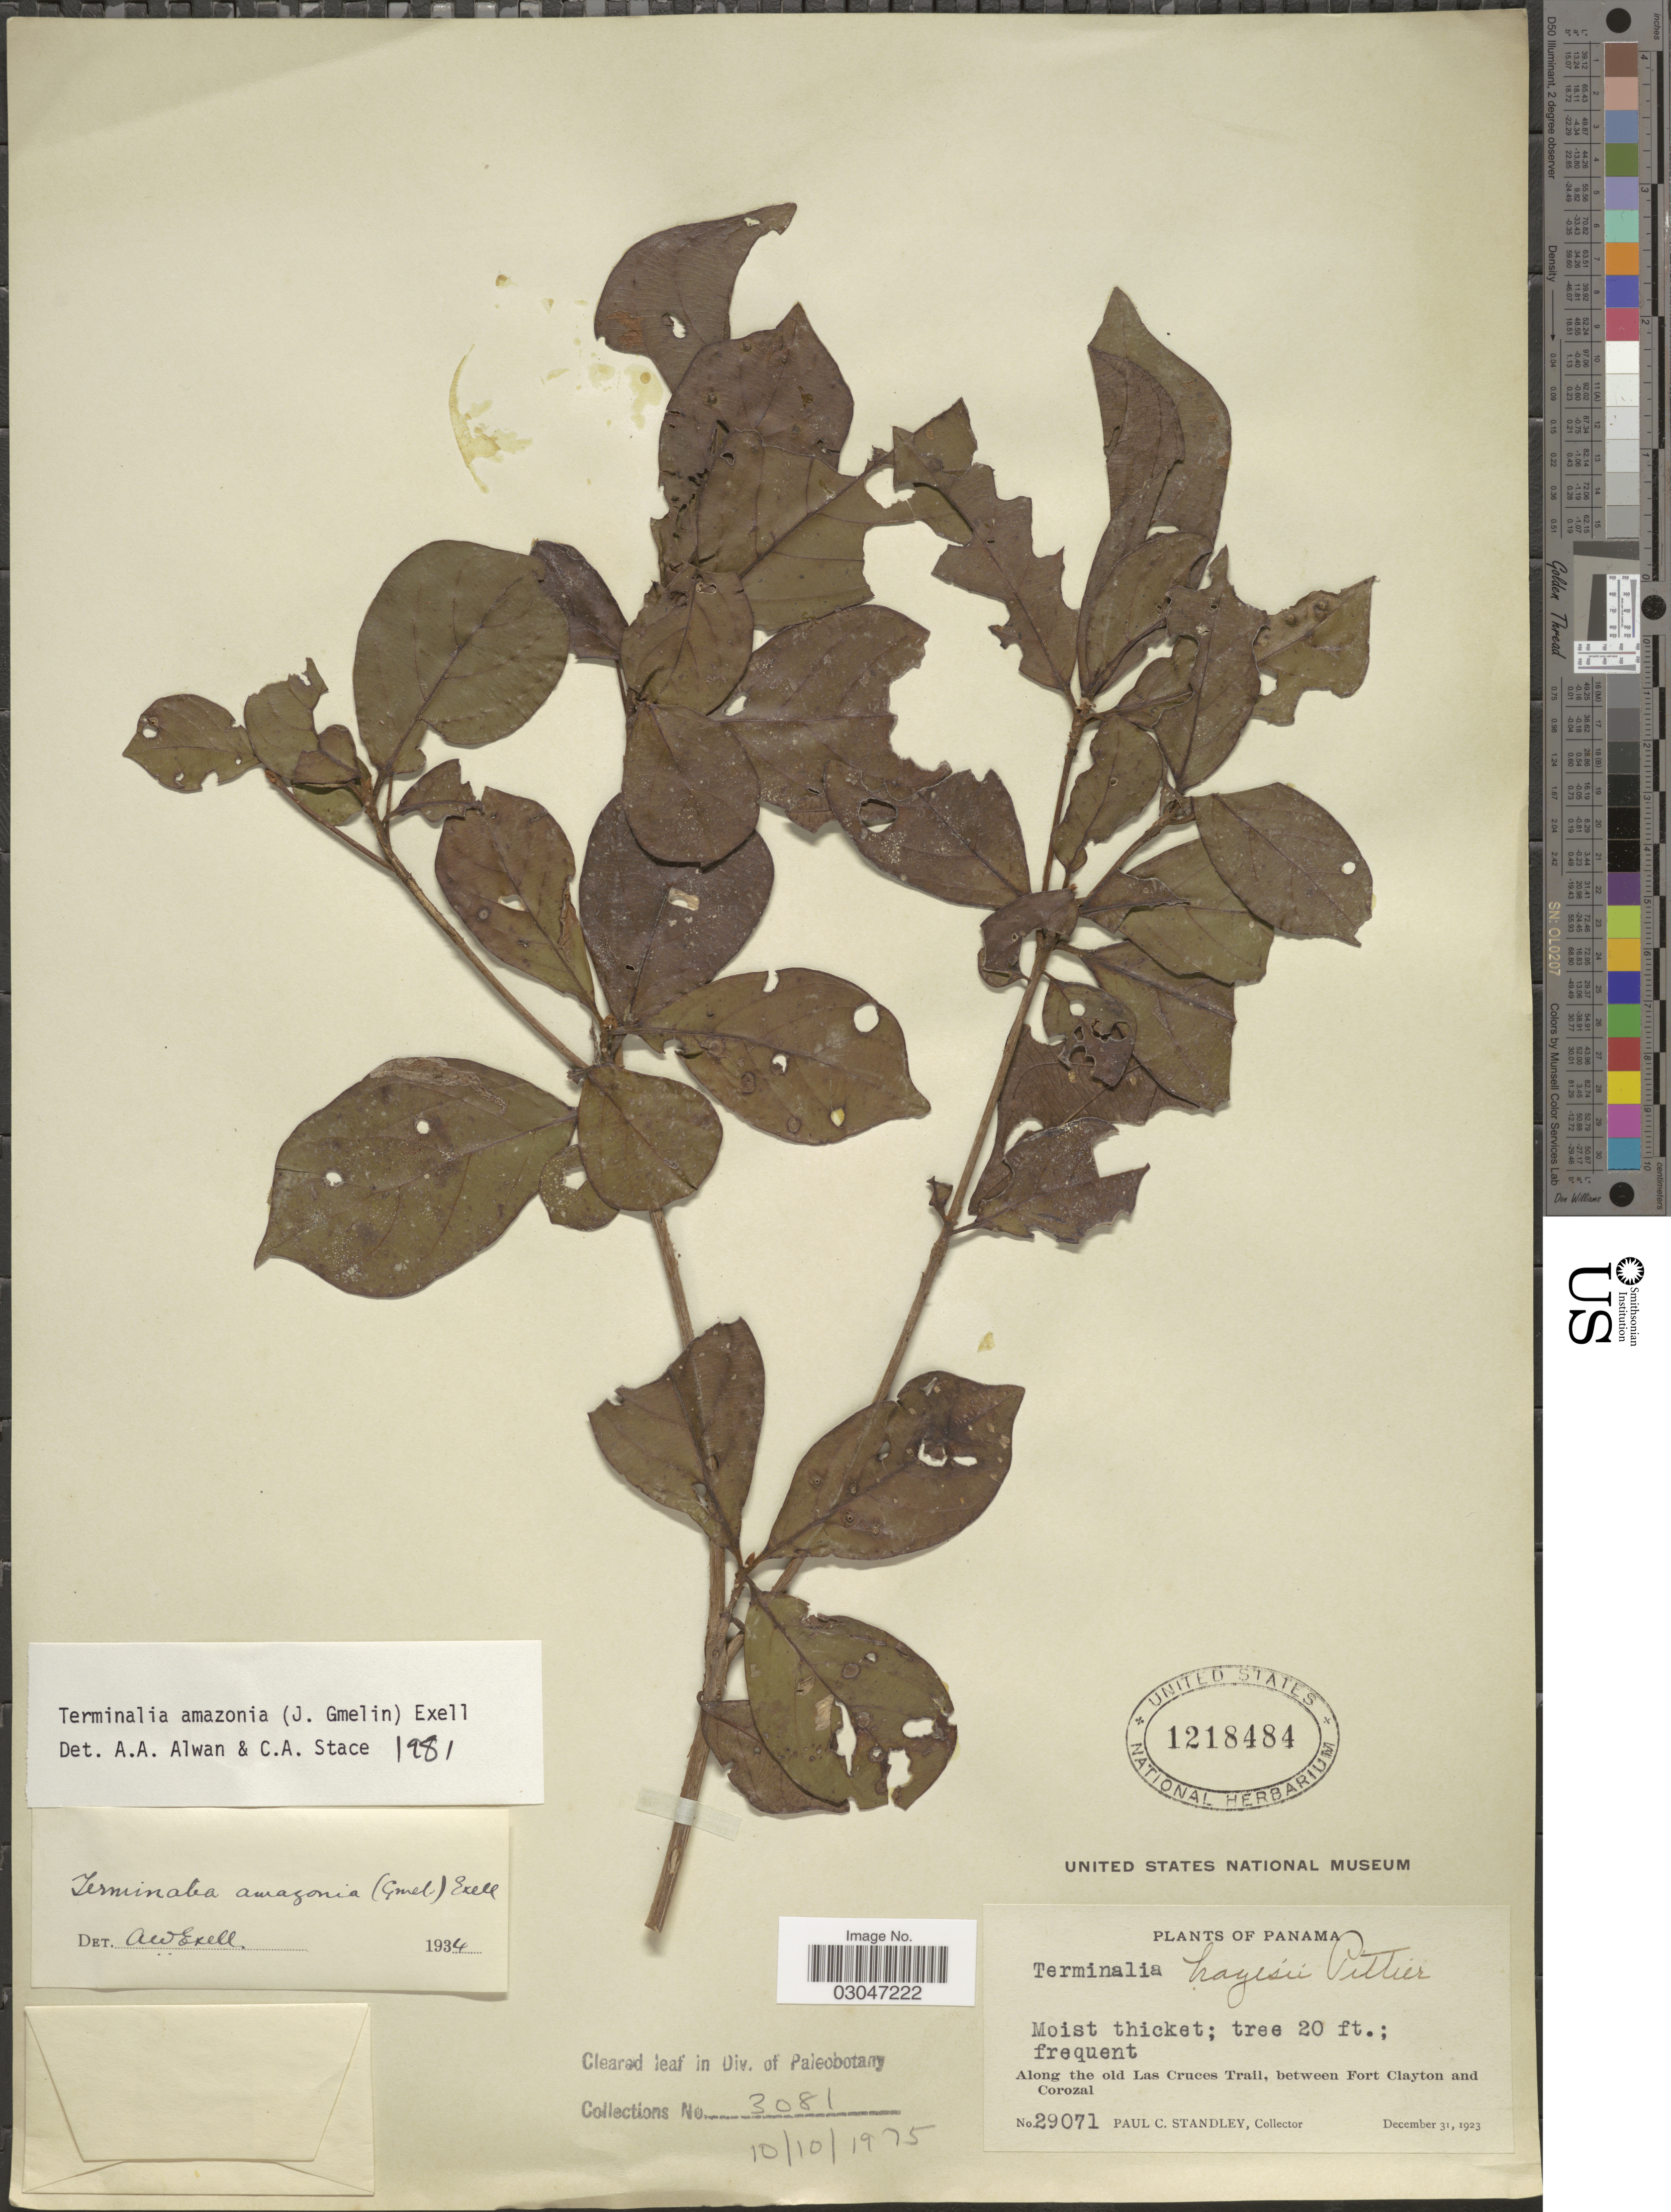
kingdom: Plantae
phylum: Tracheophyta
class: Magnoliopsida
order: Myrtales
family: Combretaceae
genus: Terminalia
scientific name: Terminalia amazonia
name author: (J.F. Gmel.) Exell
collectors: P. C. Standley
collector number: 29071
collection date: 1923-12-31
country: Panama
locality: Along the old Las Cruces Trail, between Fort Clayton and Corozal.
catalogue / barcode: US 1218484